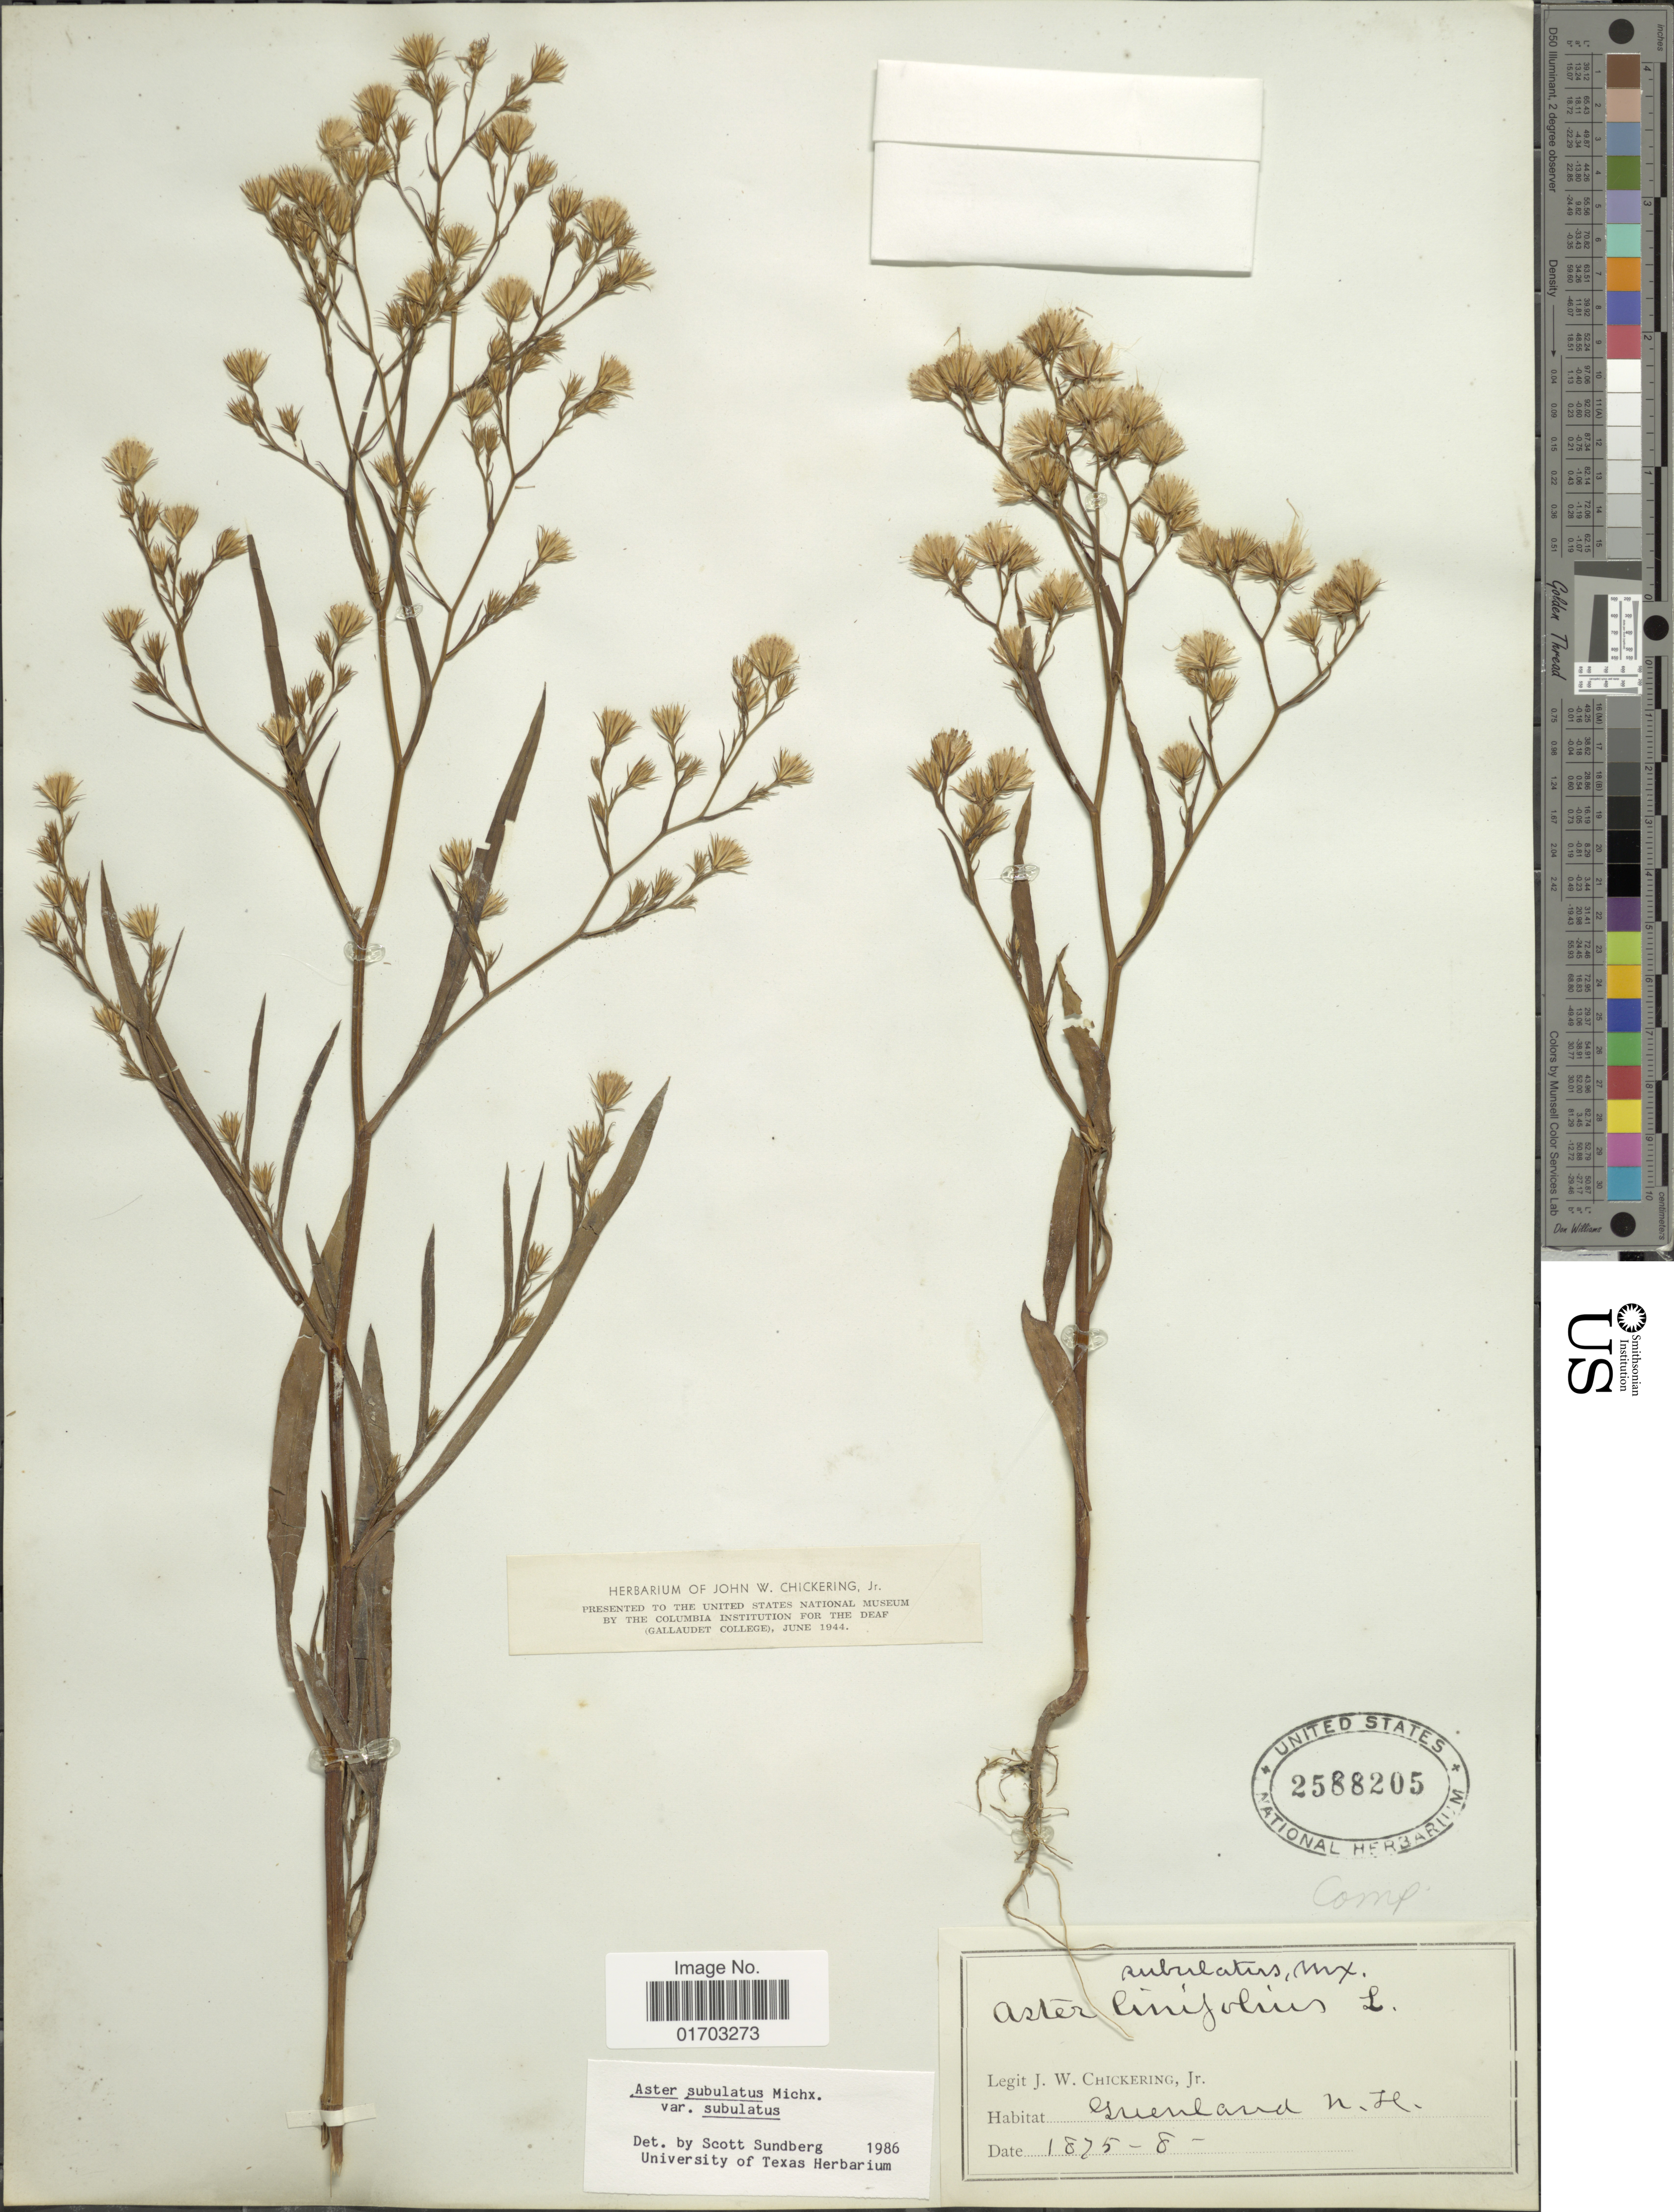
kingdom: Plantae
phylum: Tracheophyta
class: Magnoliopsida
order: Asterales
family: Asteraceae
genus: Symphyotrichum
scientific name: Symphyotrichum subulatum var. subulatum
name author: (Michx.) G.L. Nesom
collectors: J. W. Chickering Jr.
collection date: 1875-08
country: United States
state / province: New Hampshire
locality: Greenland.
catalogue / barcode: US 2588205